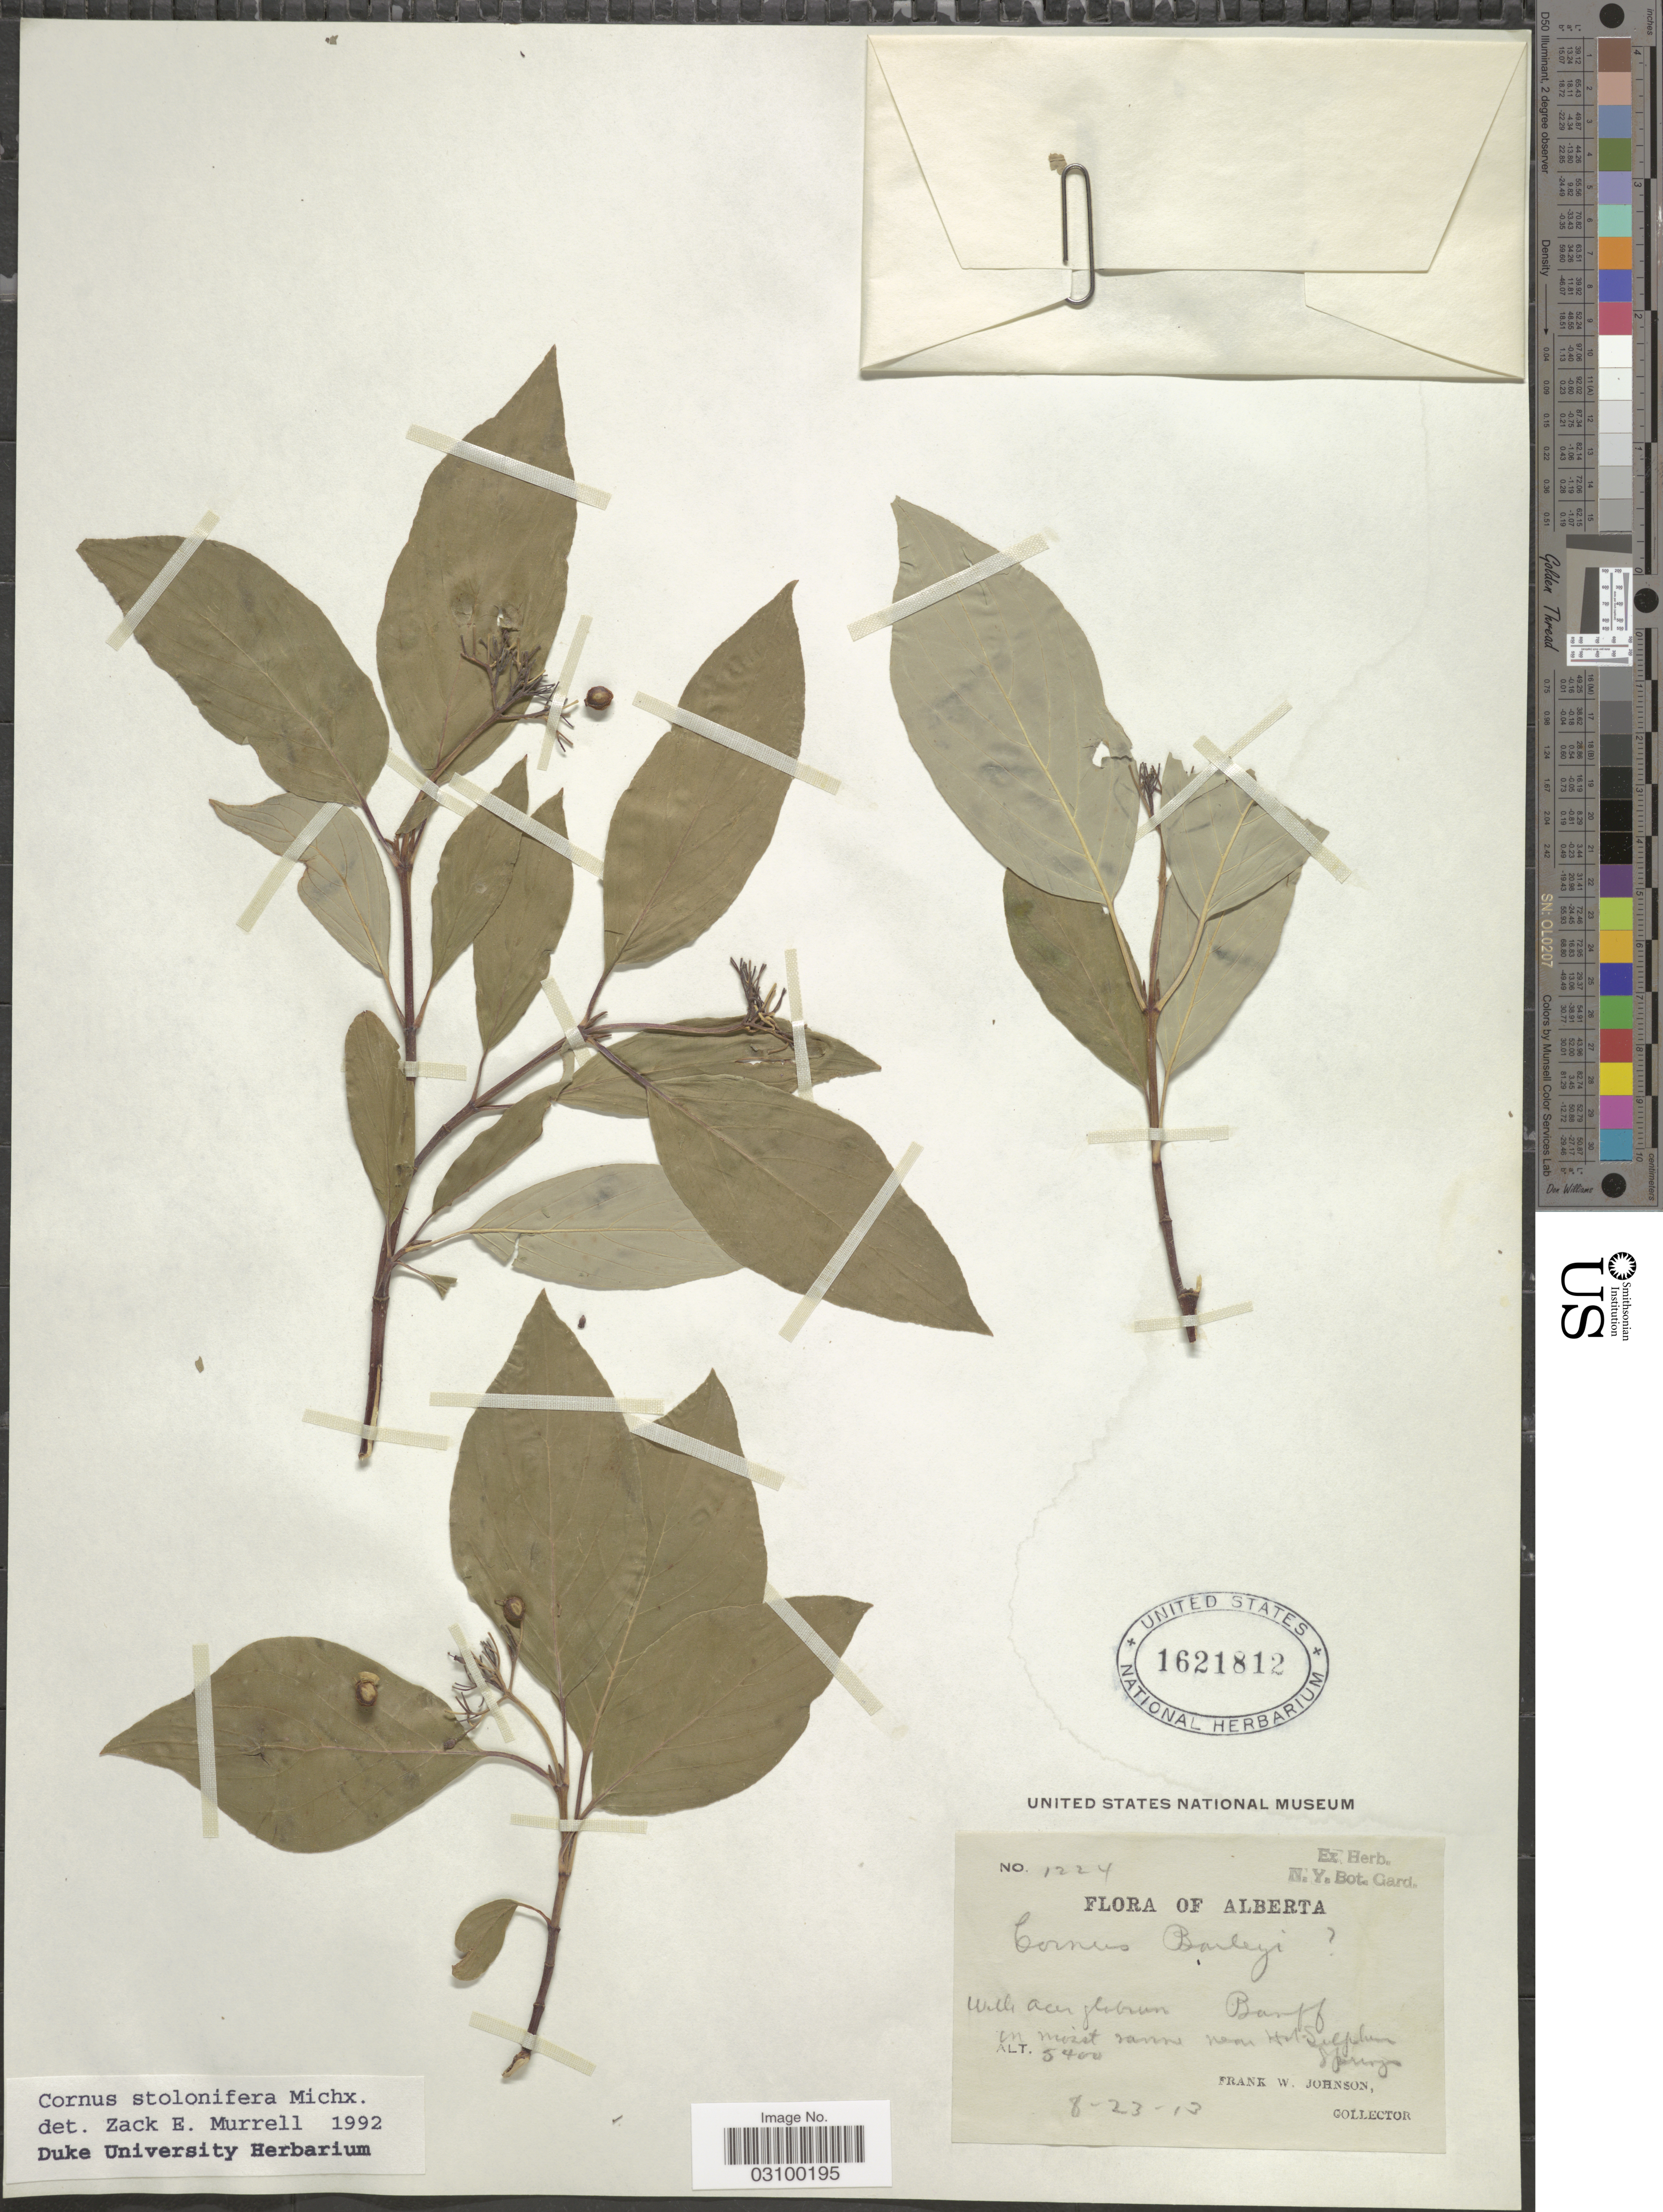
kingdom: Plantae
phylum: Tracheophyta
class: Magnoliopsida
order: Cornales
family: Cornaceae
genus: Cornus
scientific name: Cornus sericea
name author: L.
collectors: F. W. Johnson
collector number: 1224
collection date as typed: Transcribed d/m/y: 23/8/13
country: Canada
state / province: Alberta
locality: Banff near Hot-Sulphur Springs.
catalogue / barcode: US 1621812